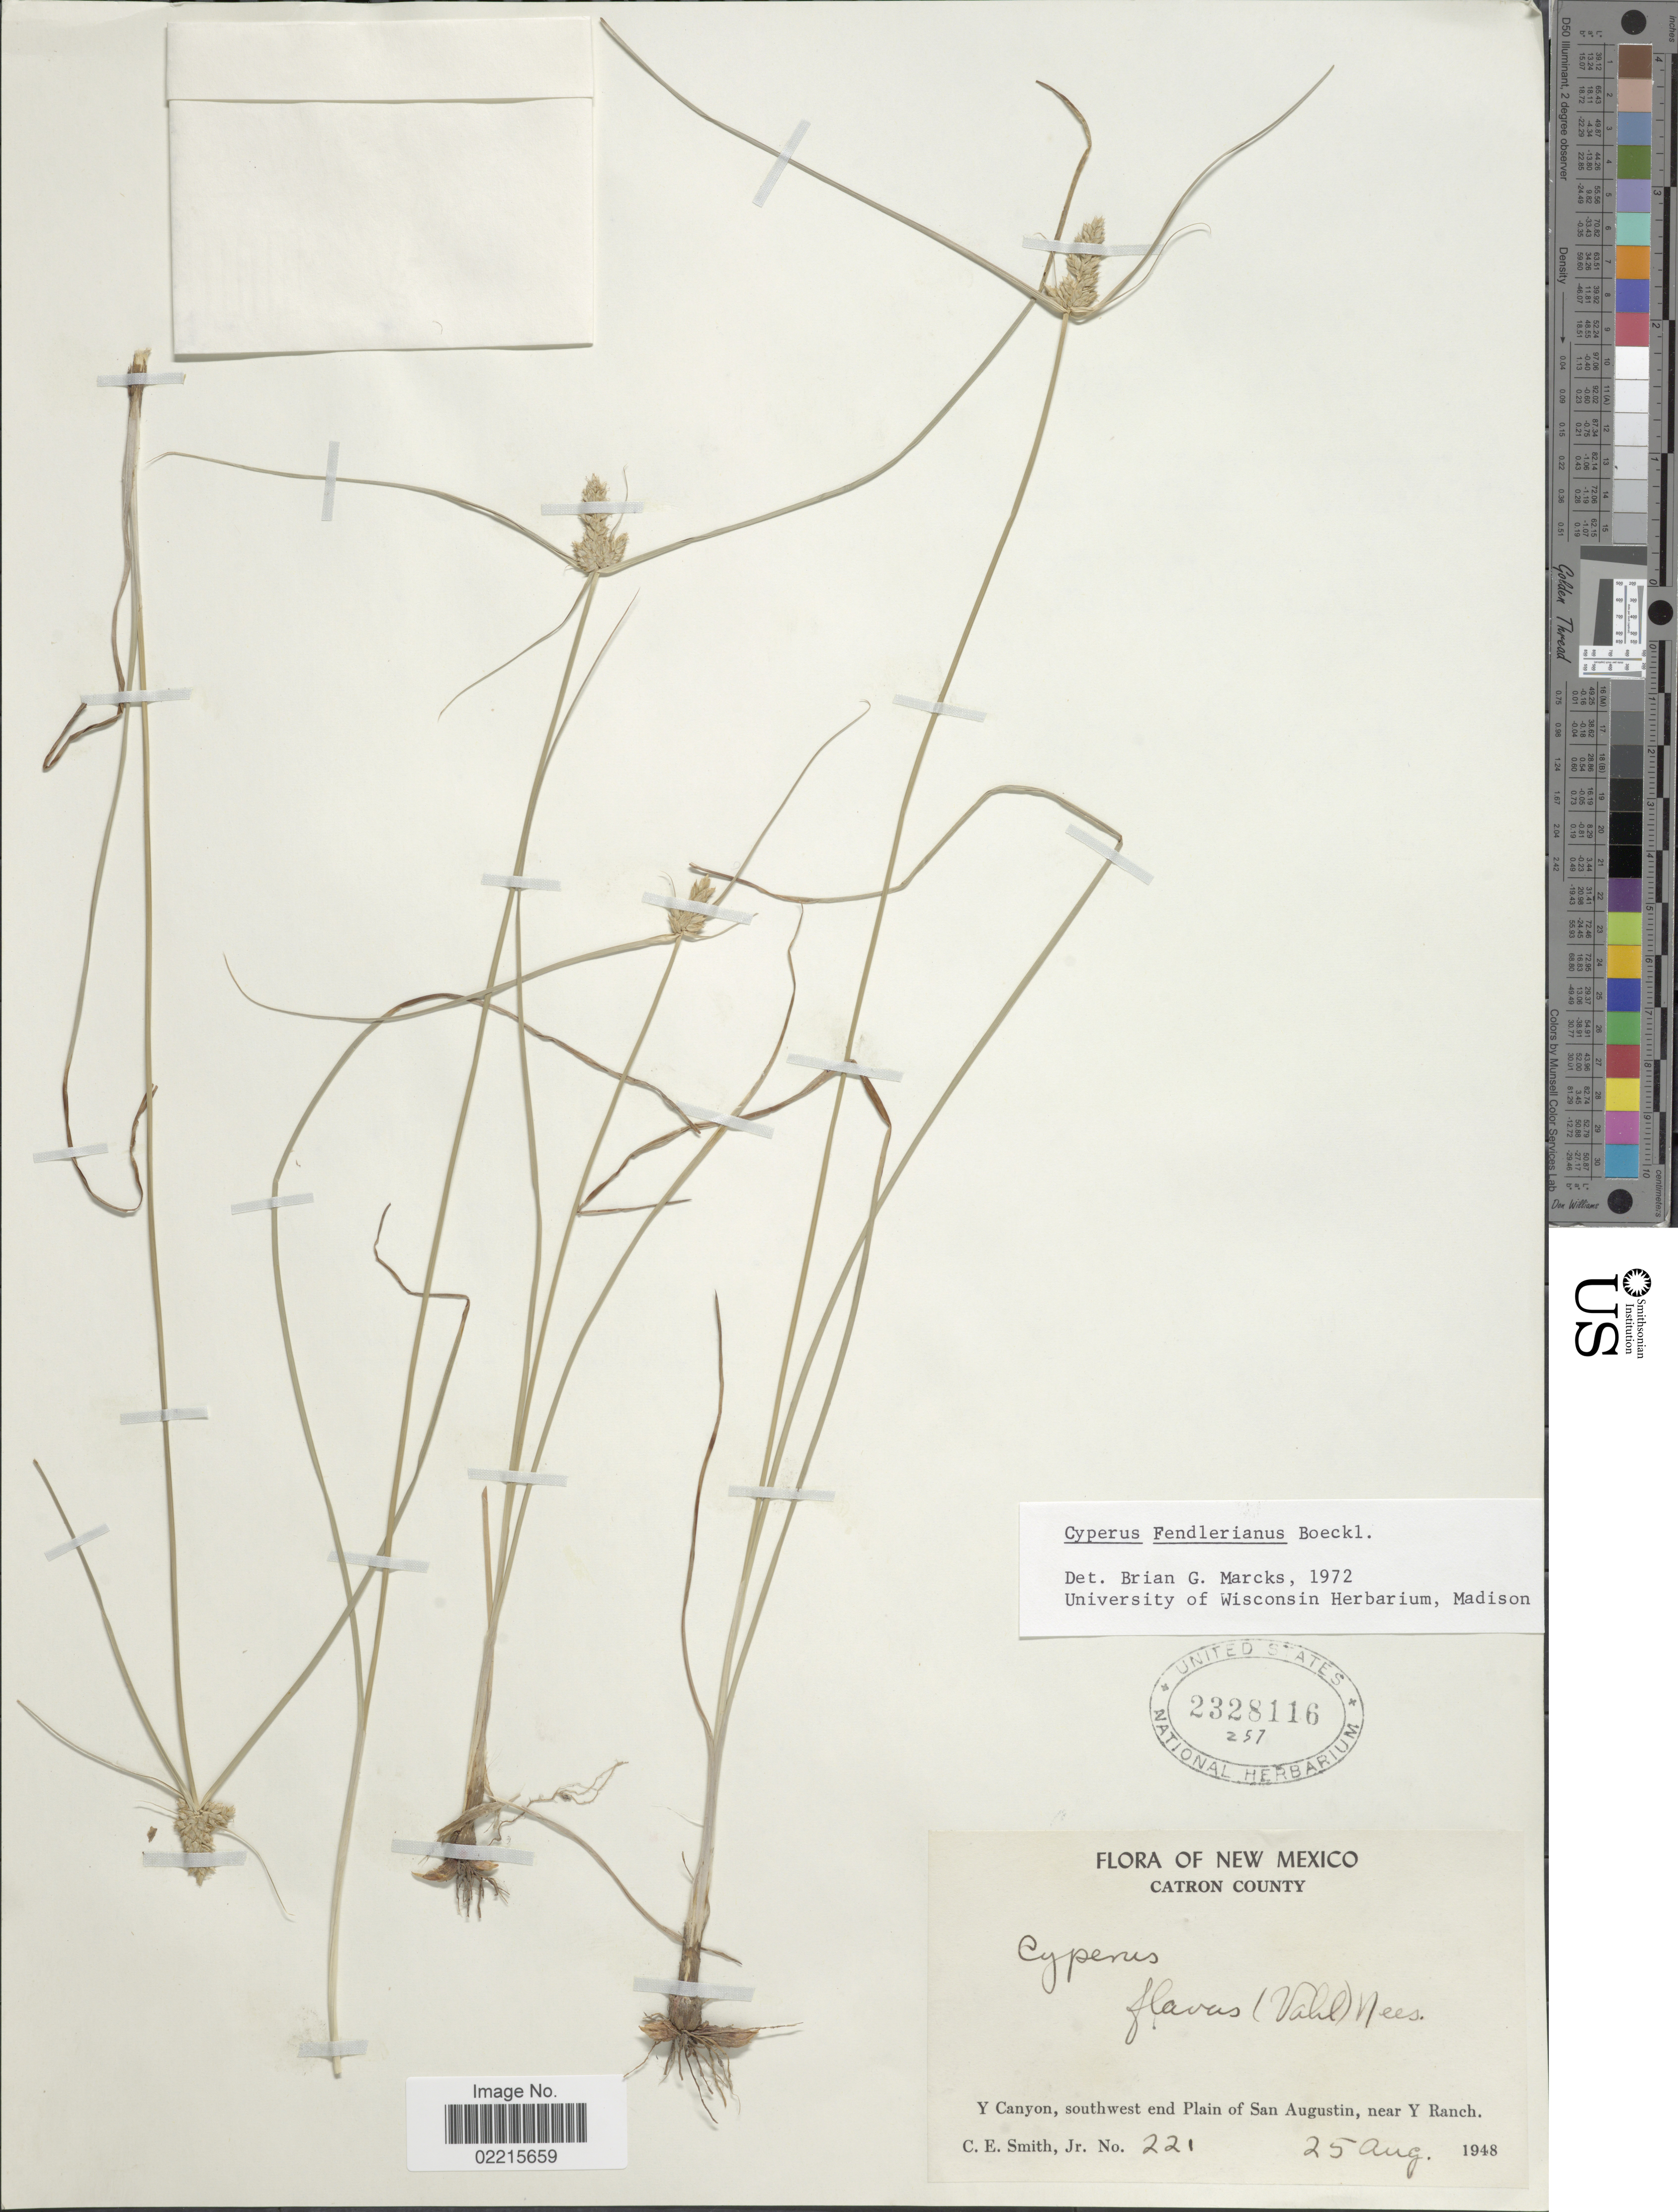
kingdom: Plantae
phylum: Tracheophyta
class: Liliopsida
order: Poales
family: Cyperaceae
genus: Cyperus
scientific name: Cyperus fendlerianus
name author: Boeckeler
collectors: C. E. Smith Jr.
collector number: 221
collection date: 1948-08-25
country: United States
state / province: New Mexico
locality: Catro County, Y Canyon, southwest end Plain of San Augustin, near Y Ranch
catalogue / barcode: US 2328116